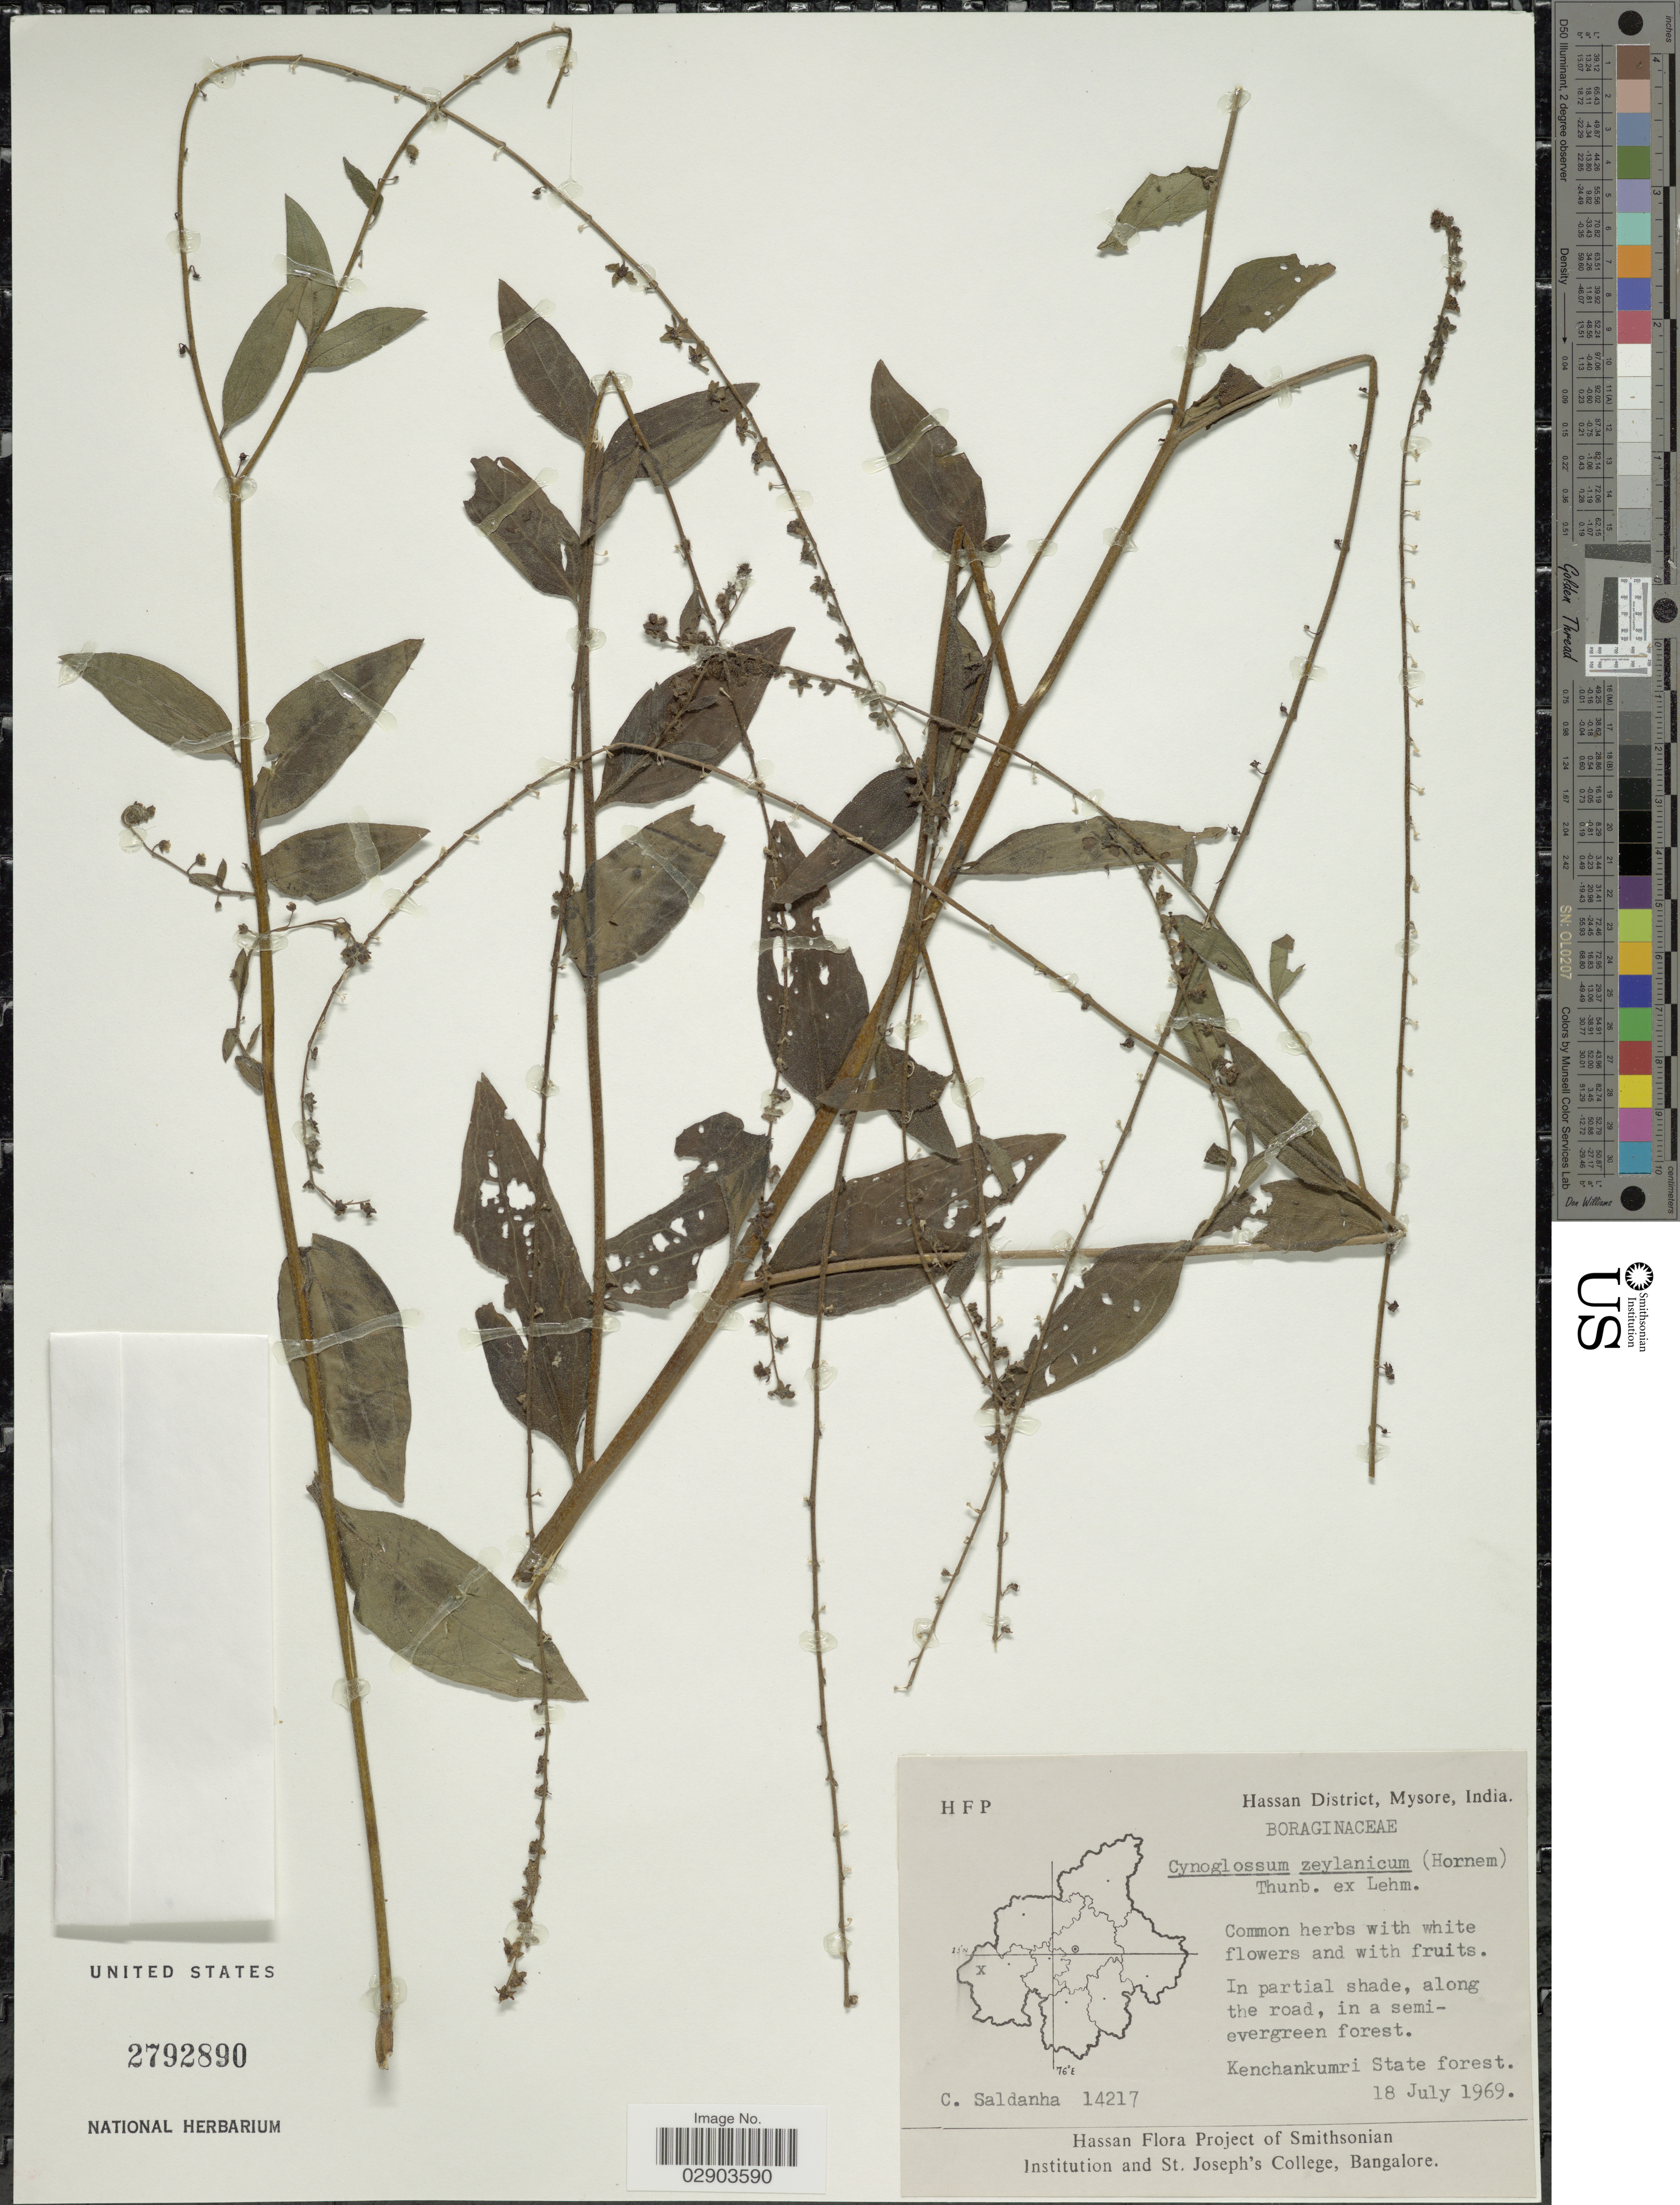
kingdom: Plantae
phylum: Tracheophyta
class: Magnoliopsida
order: Boraginales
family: Boraginaceae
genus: Cynoglossum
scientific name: Cynoglossum zeylanicum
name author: Thunb. ex Lehm.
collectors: C. Saldanha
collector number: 14217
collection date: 1969-07-18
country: India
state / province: Karnataka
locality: Hassan District, Mysore, India, Kenchankumri State Forest.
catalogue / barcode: US 2792890